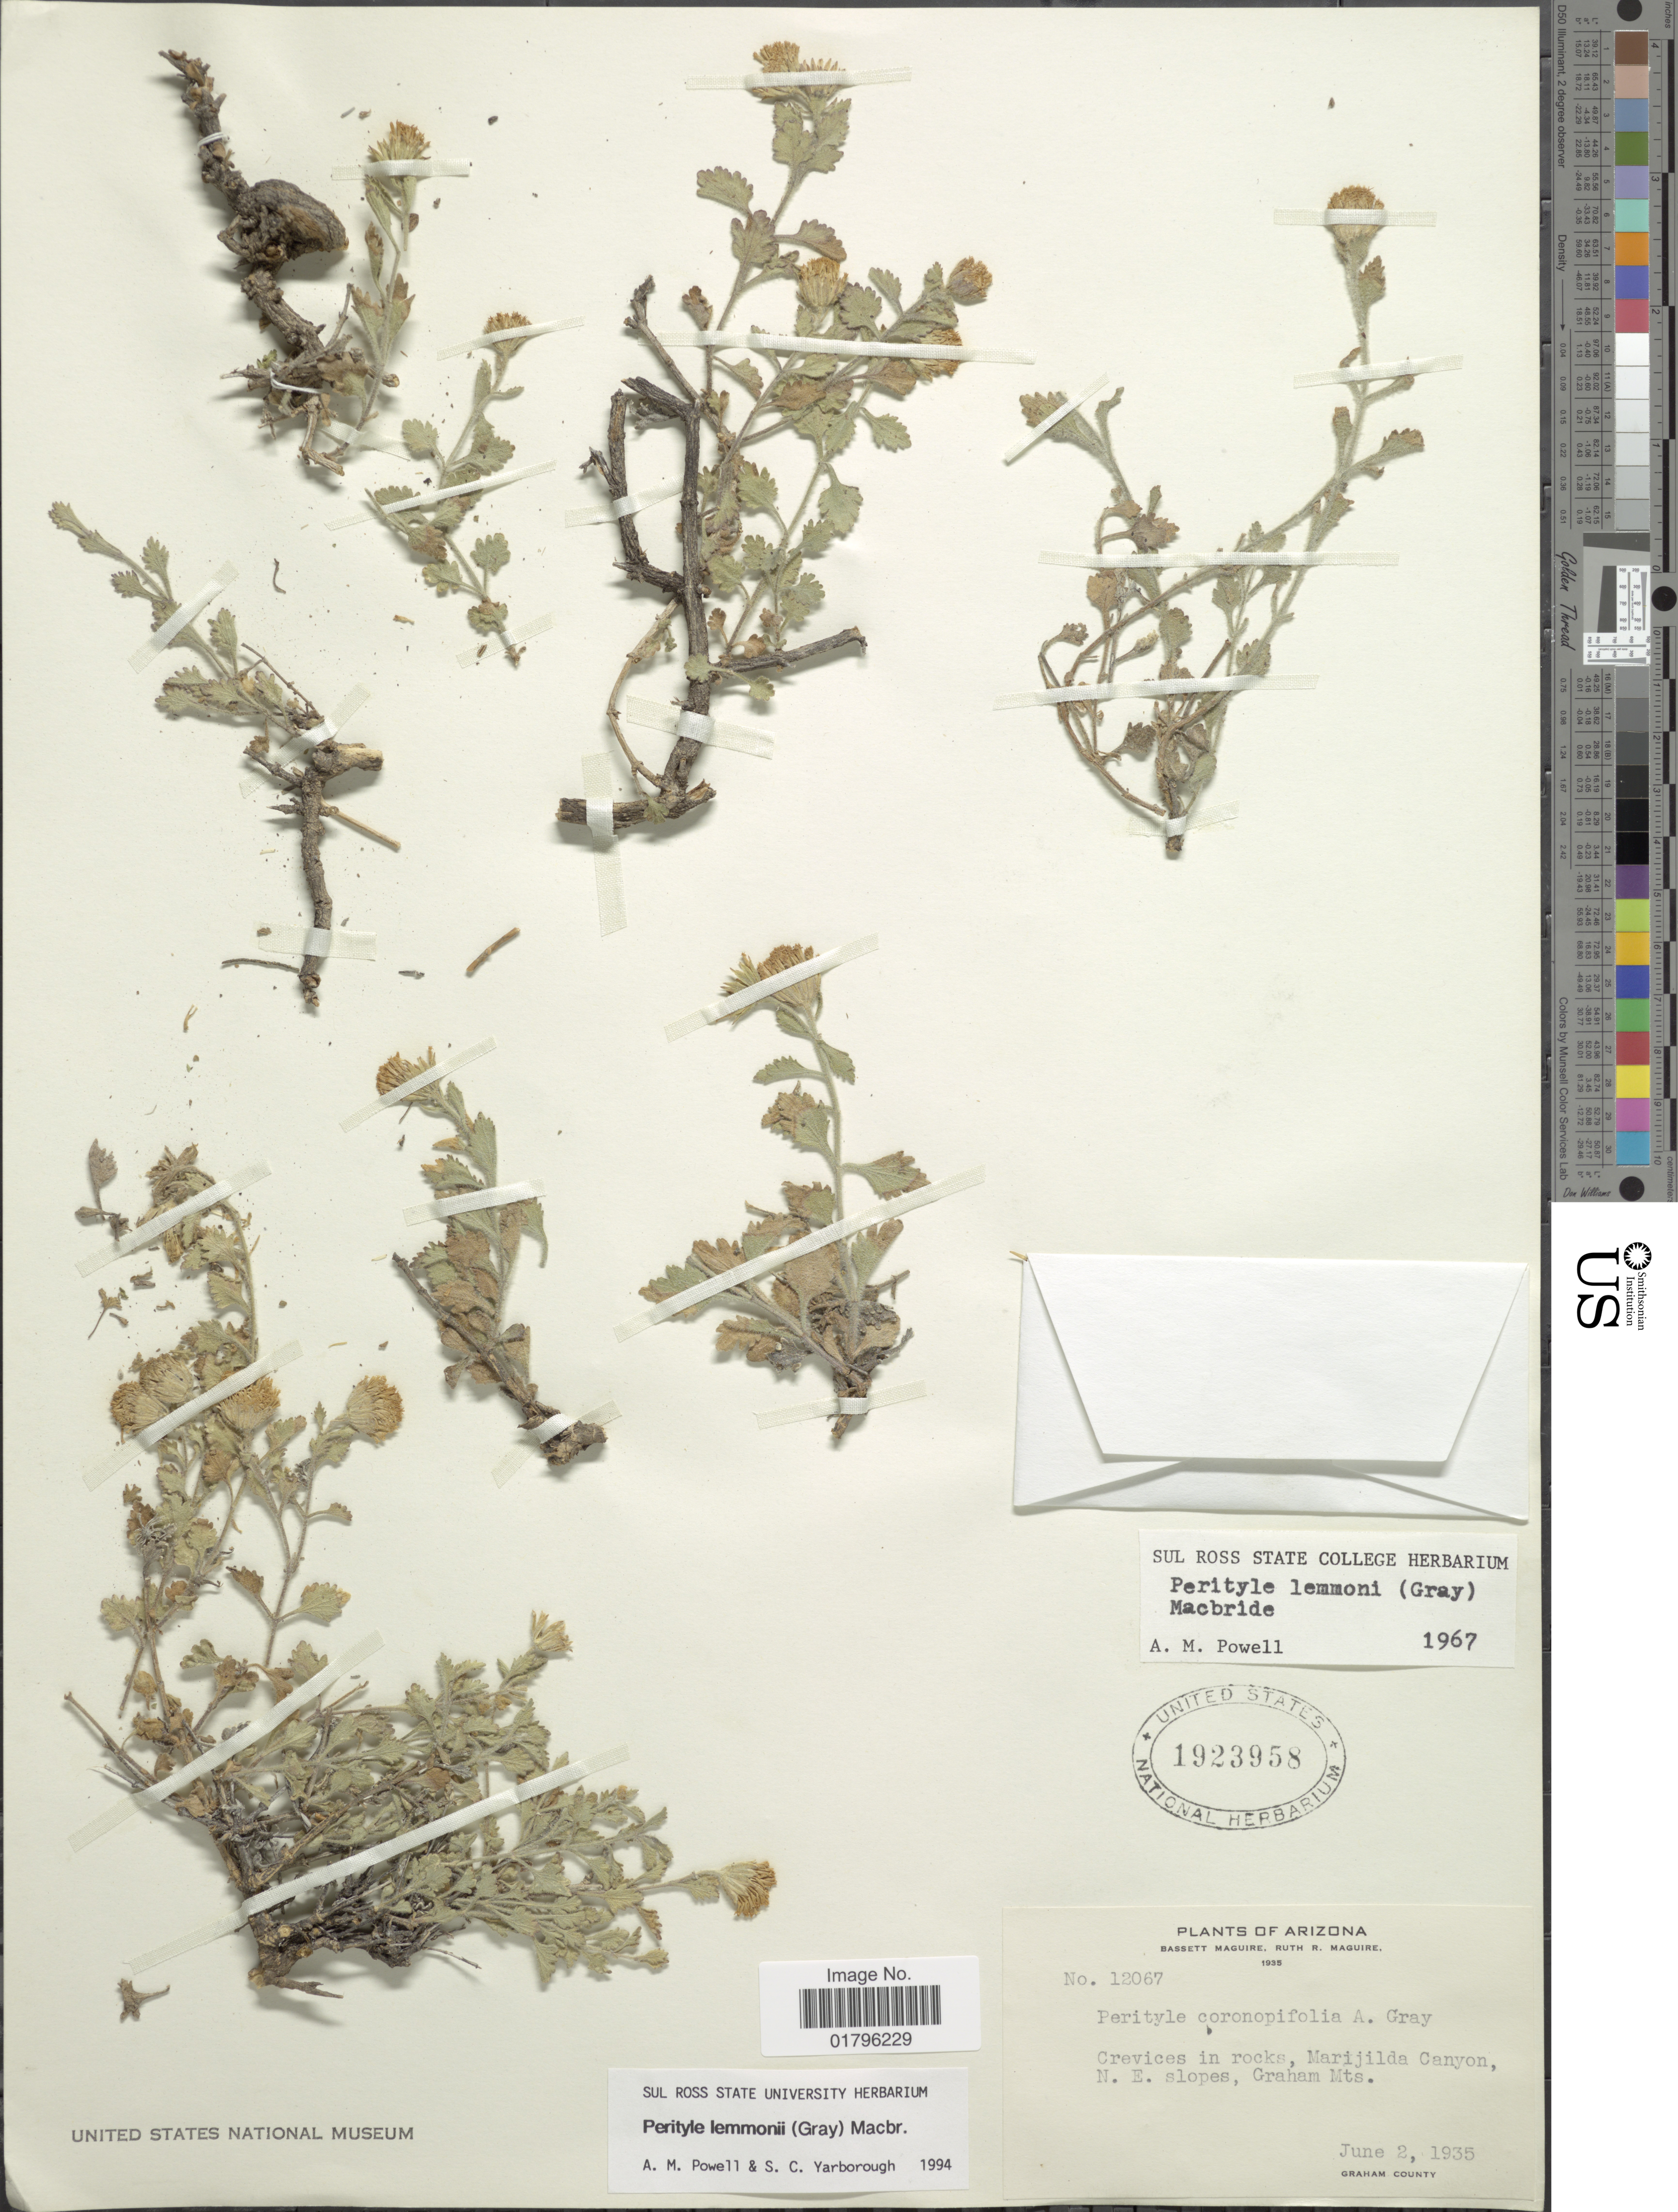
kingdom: Plantae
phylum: Tracheophyta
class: Magnoliopsida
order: Asterales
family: Asteraceae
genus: Perityle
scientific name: Perityle lemmonii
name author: (A. Gray) J.F. Macbr.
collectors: B. Maguire & R. R. Maguire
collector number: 12067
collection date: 1935-06-02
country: United States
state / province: Arizona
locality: Marijilda Canyon, N. E. slopes, Graham Mts. Graham County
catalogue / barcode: US 1923958